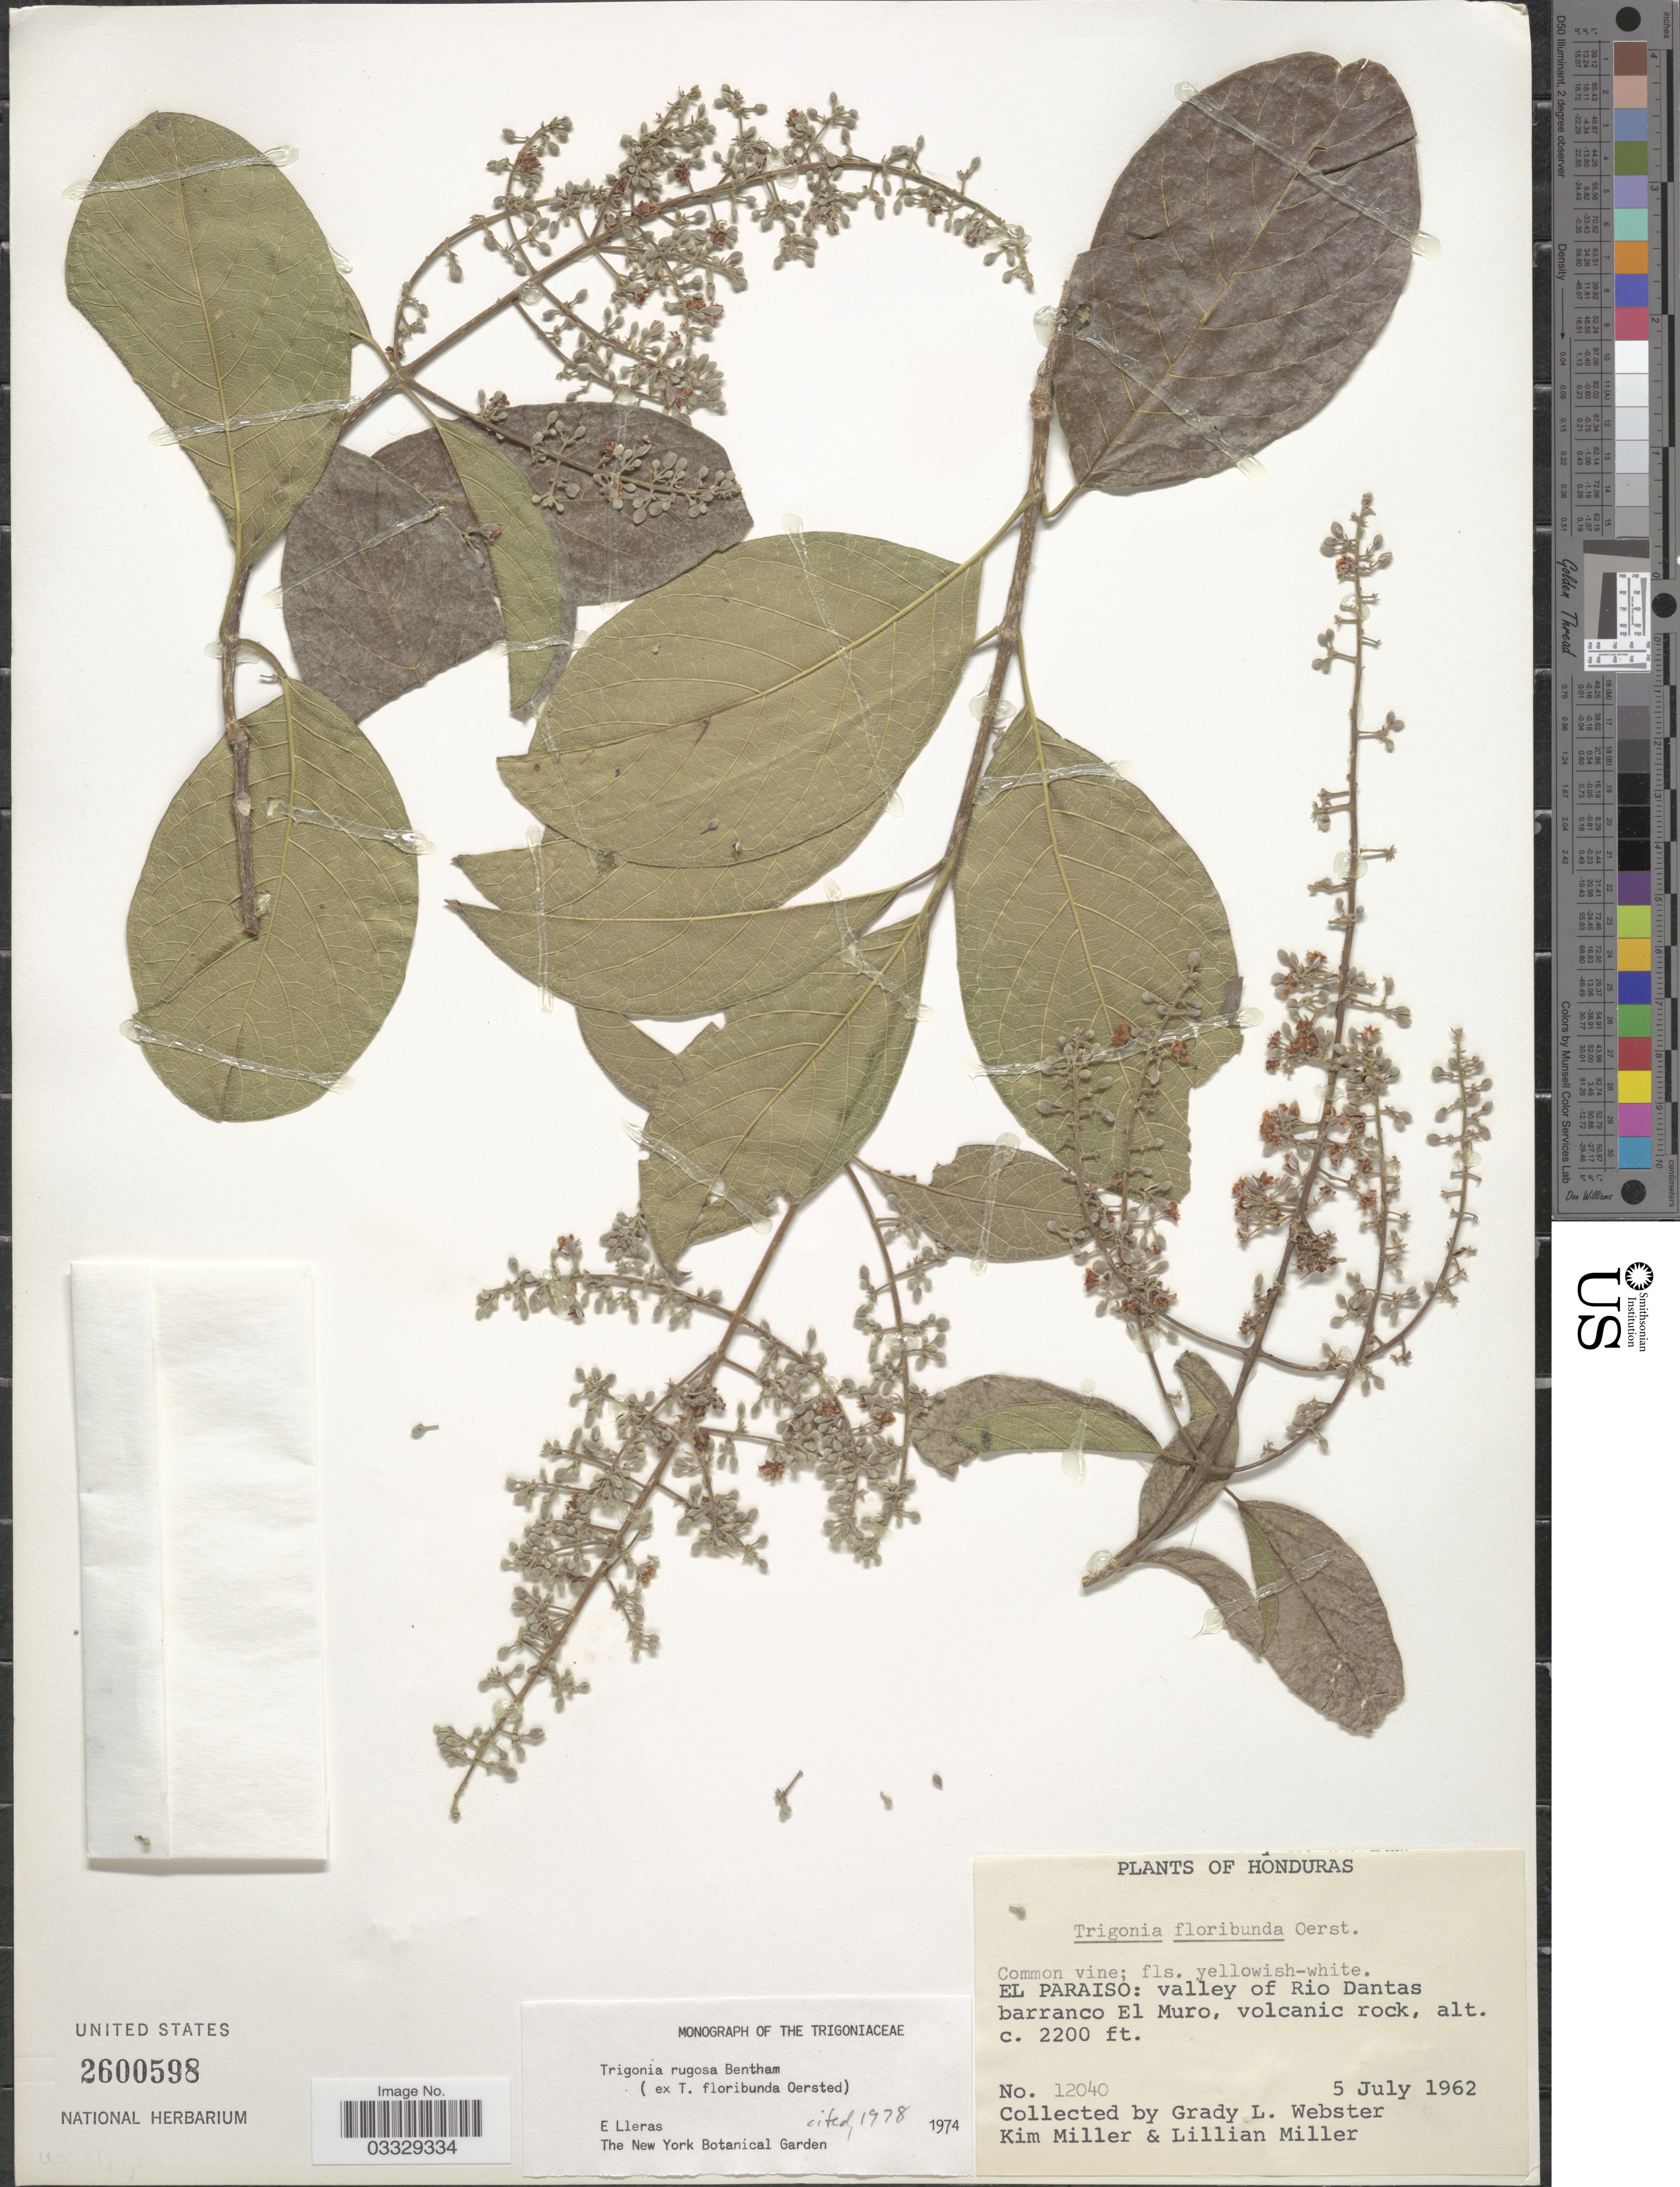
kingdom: Plantae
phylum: Tracheophyta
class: Magnoliopsida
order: Malpighiales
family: Trigoniaceae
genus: Trigonia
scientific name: Trigonia rugosa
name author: Benth.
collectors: G. L. Webster, K. Miller & L. Miller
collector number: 12040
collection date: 1962-07-05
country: Honduras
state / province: El Paraíso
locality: Valley of Rio Dantas barranco El Muro.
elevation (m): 671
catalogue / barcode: US 2600598